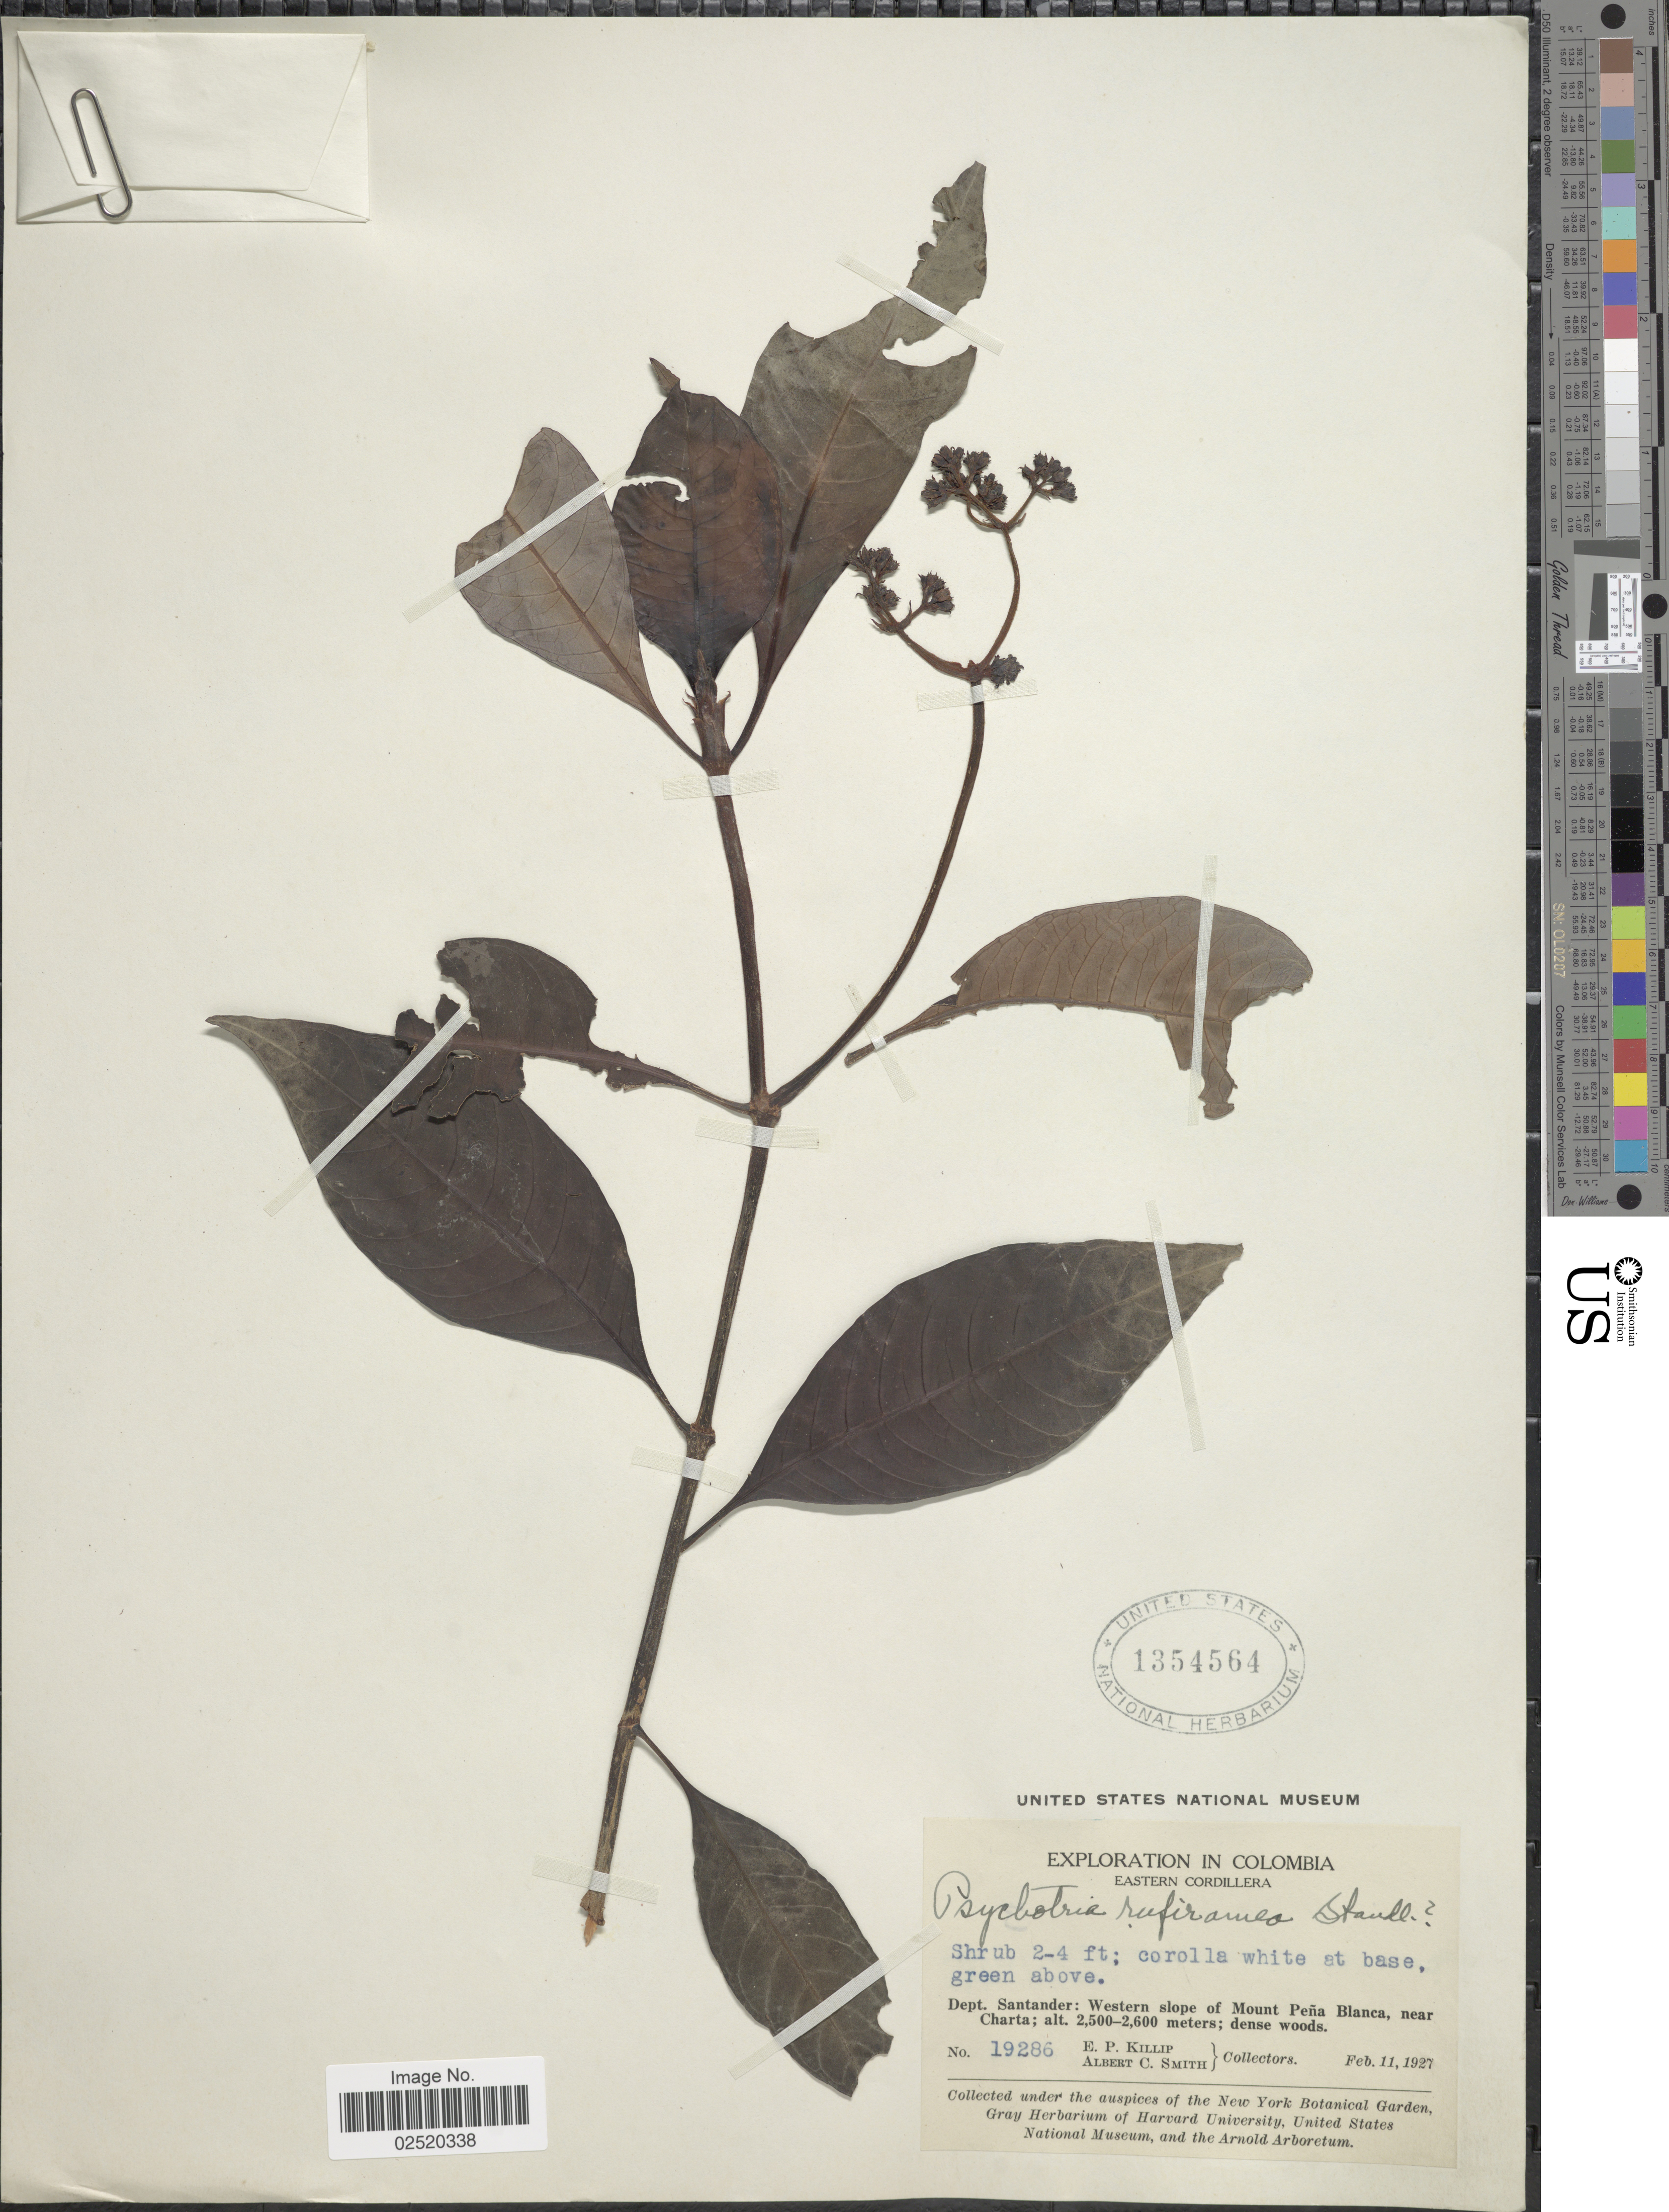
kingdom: Plantae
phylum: Tracheophyta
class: Magnoliopsida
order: Gentianales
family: Rubiaceae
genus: Psychotria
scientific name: Psychotria rufiramea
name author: Standl.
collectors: E. P. Killip & A. C. Smith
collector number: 19286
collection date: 1927-02-11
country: Colombia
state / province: Santander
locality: Eastern Cordillera, Dept. Santander: Western slope of Mount Pena Blanca, near Charta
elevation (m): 2500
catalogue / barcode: US 1354564